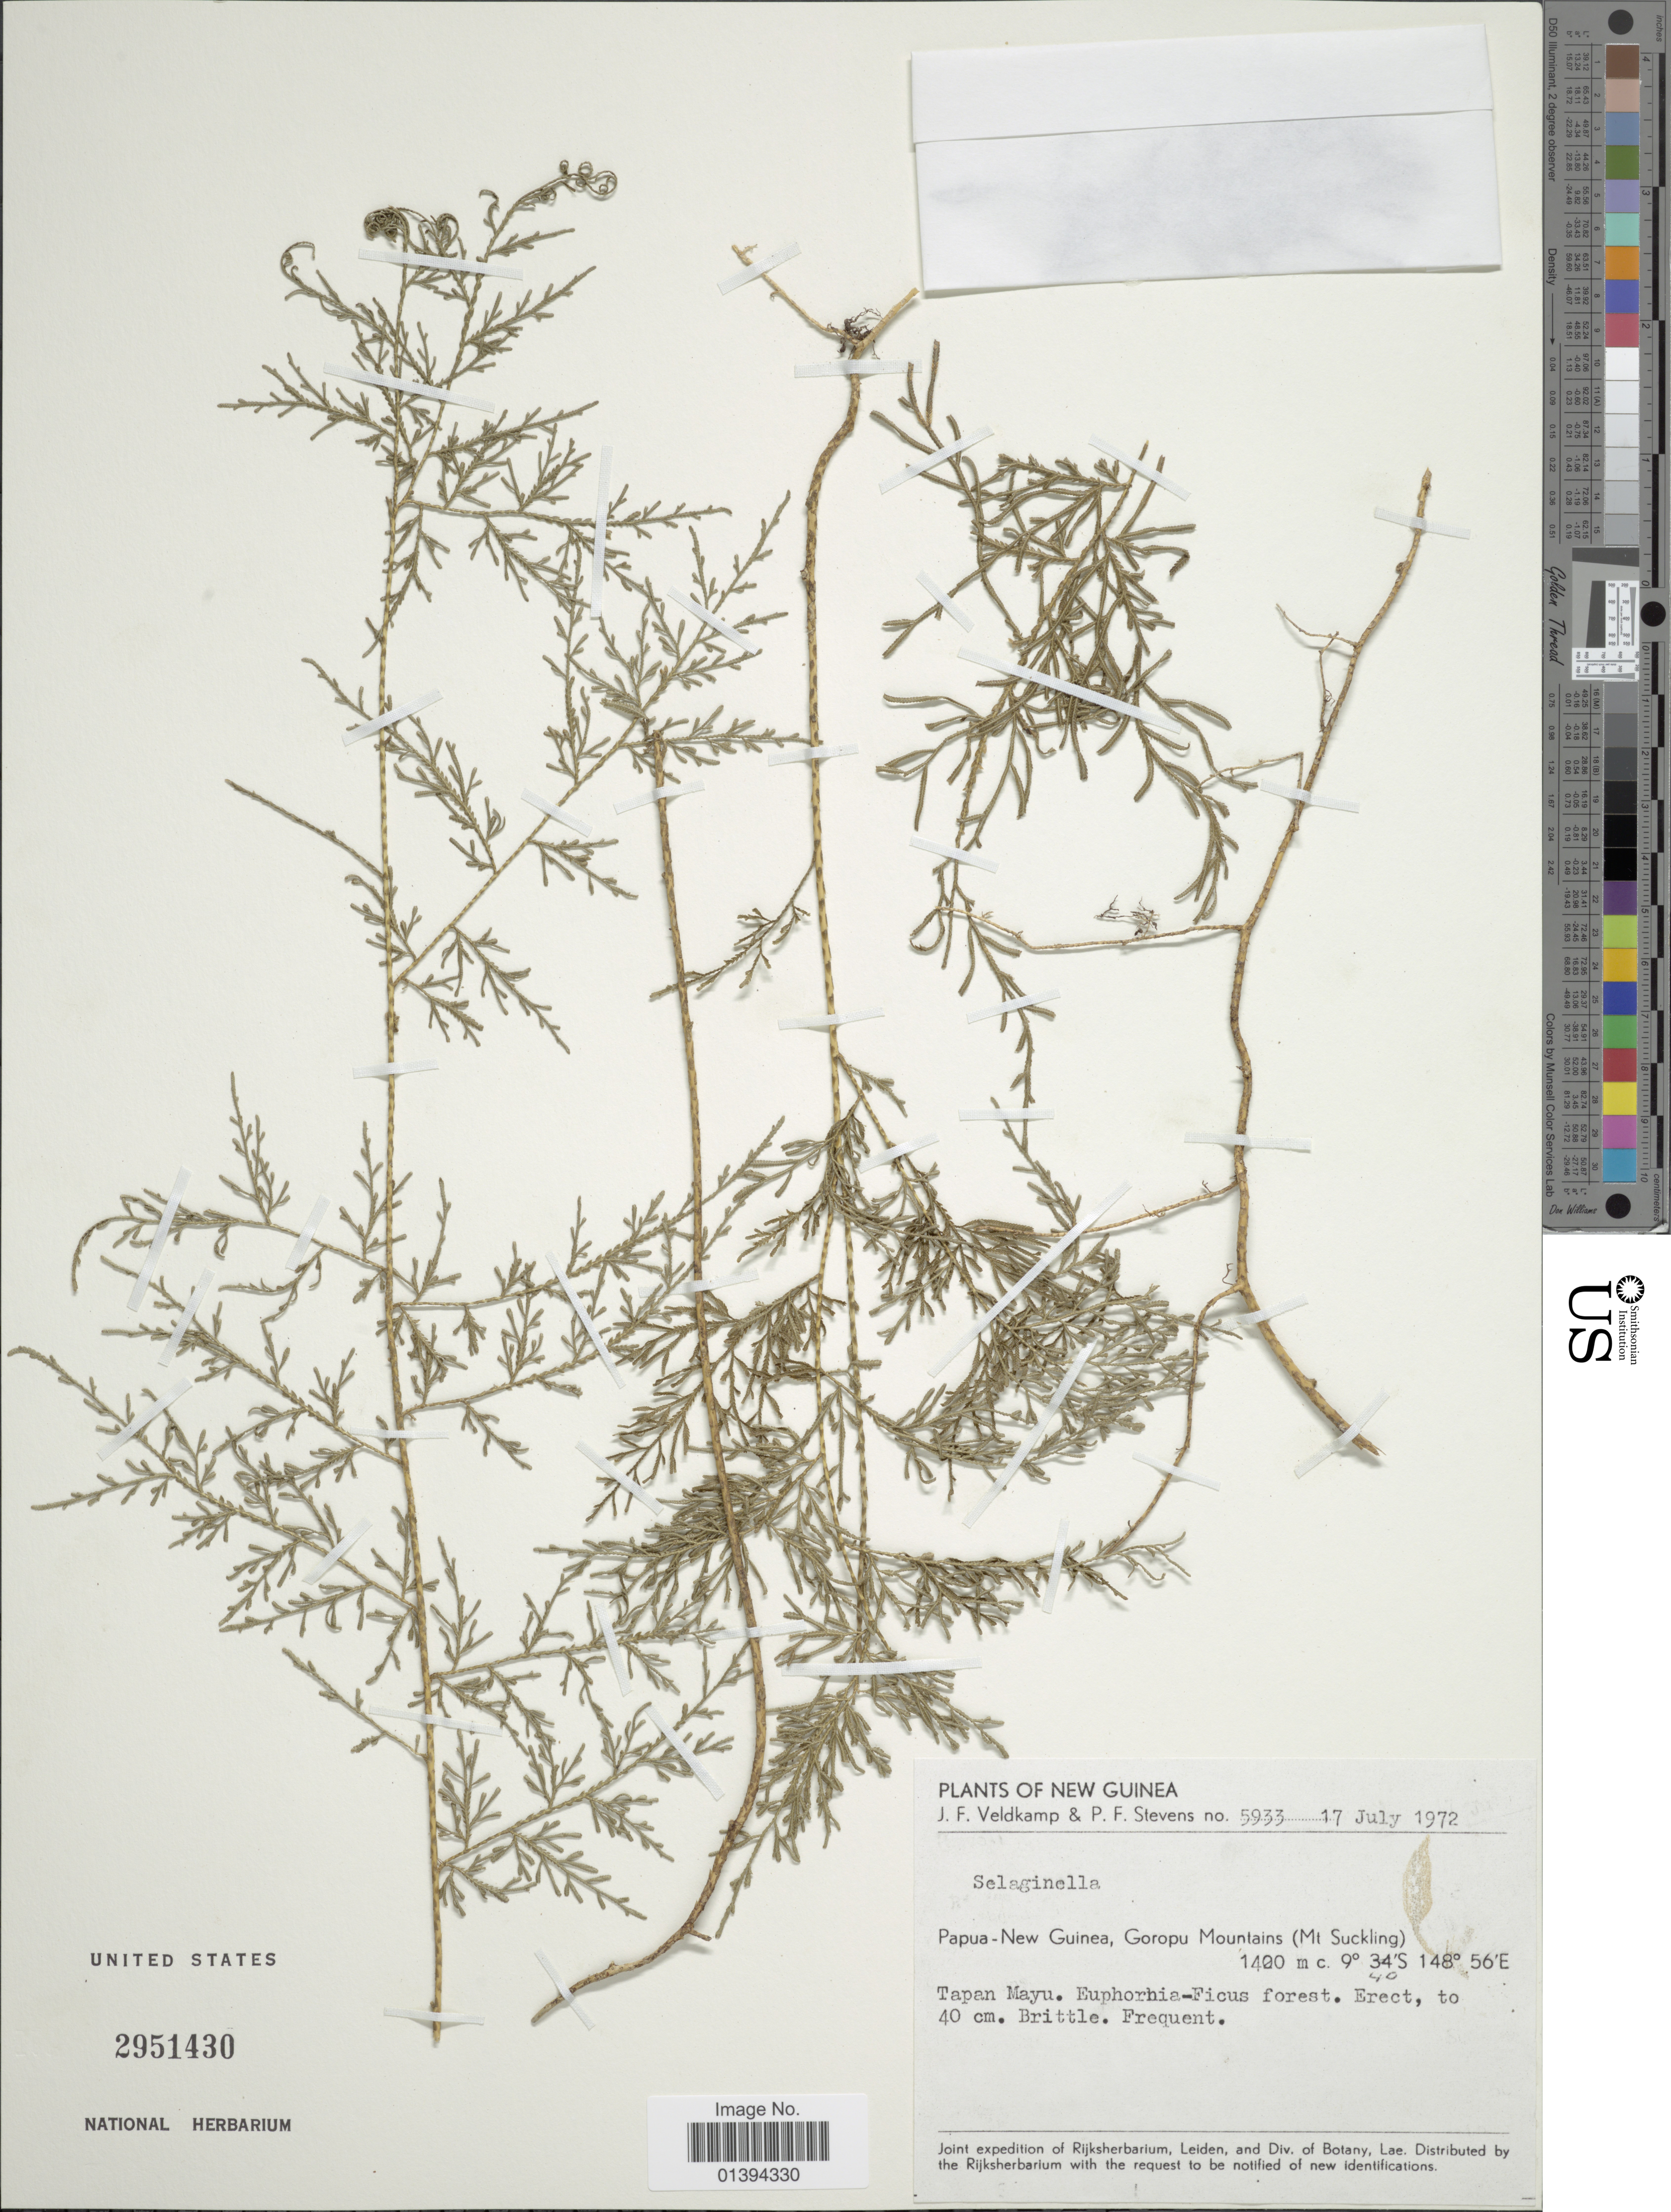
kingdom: Plantae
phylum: Tracheophyta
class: Lycopodiopsida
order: Selaginellales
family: Selaginellaceae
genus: Selaginella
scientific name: Selaginella sp.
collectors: J. F. Veldkamp & P. F. Stevens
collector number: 5933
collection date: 1972-07-17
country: Papua New Guinea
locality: New Guinea, Goropu Mountains(Mt. Suckling), Tapan Mayu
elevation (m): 1400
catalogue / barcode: US 2951430